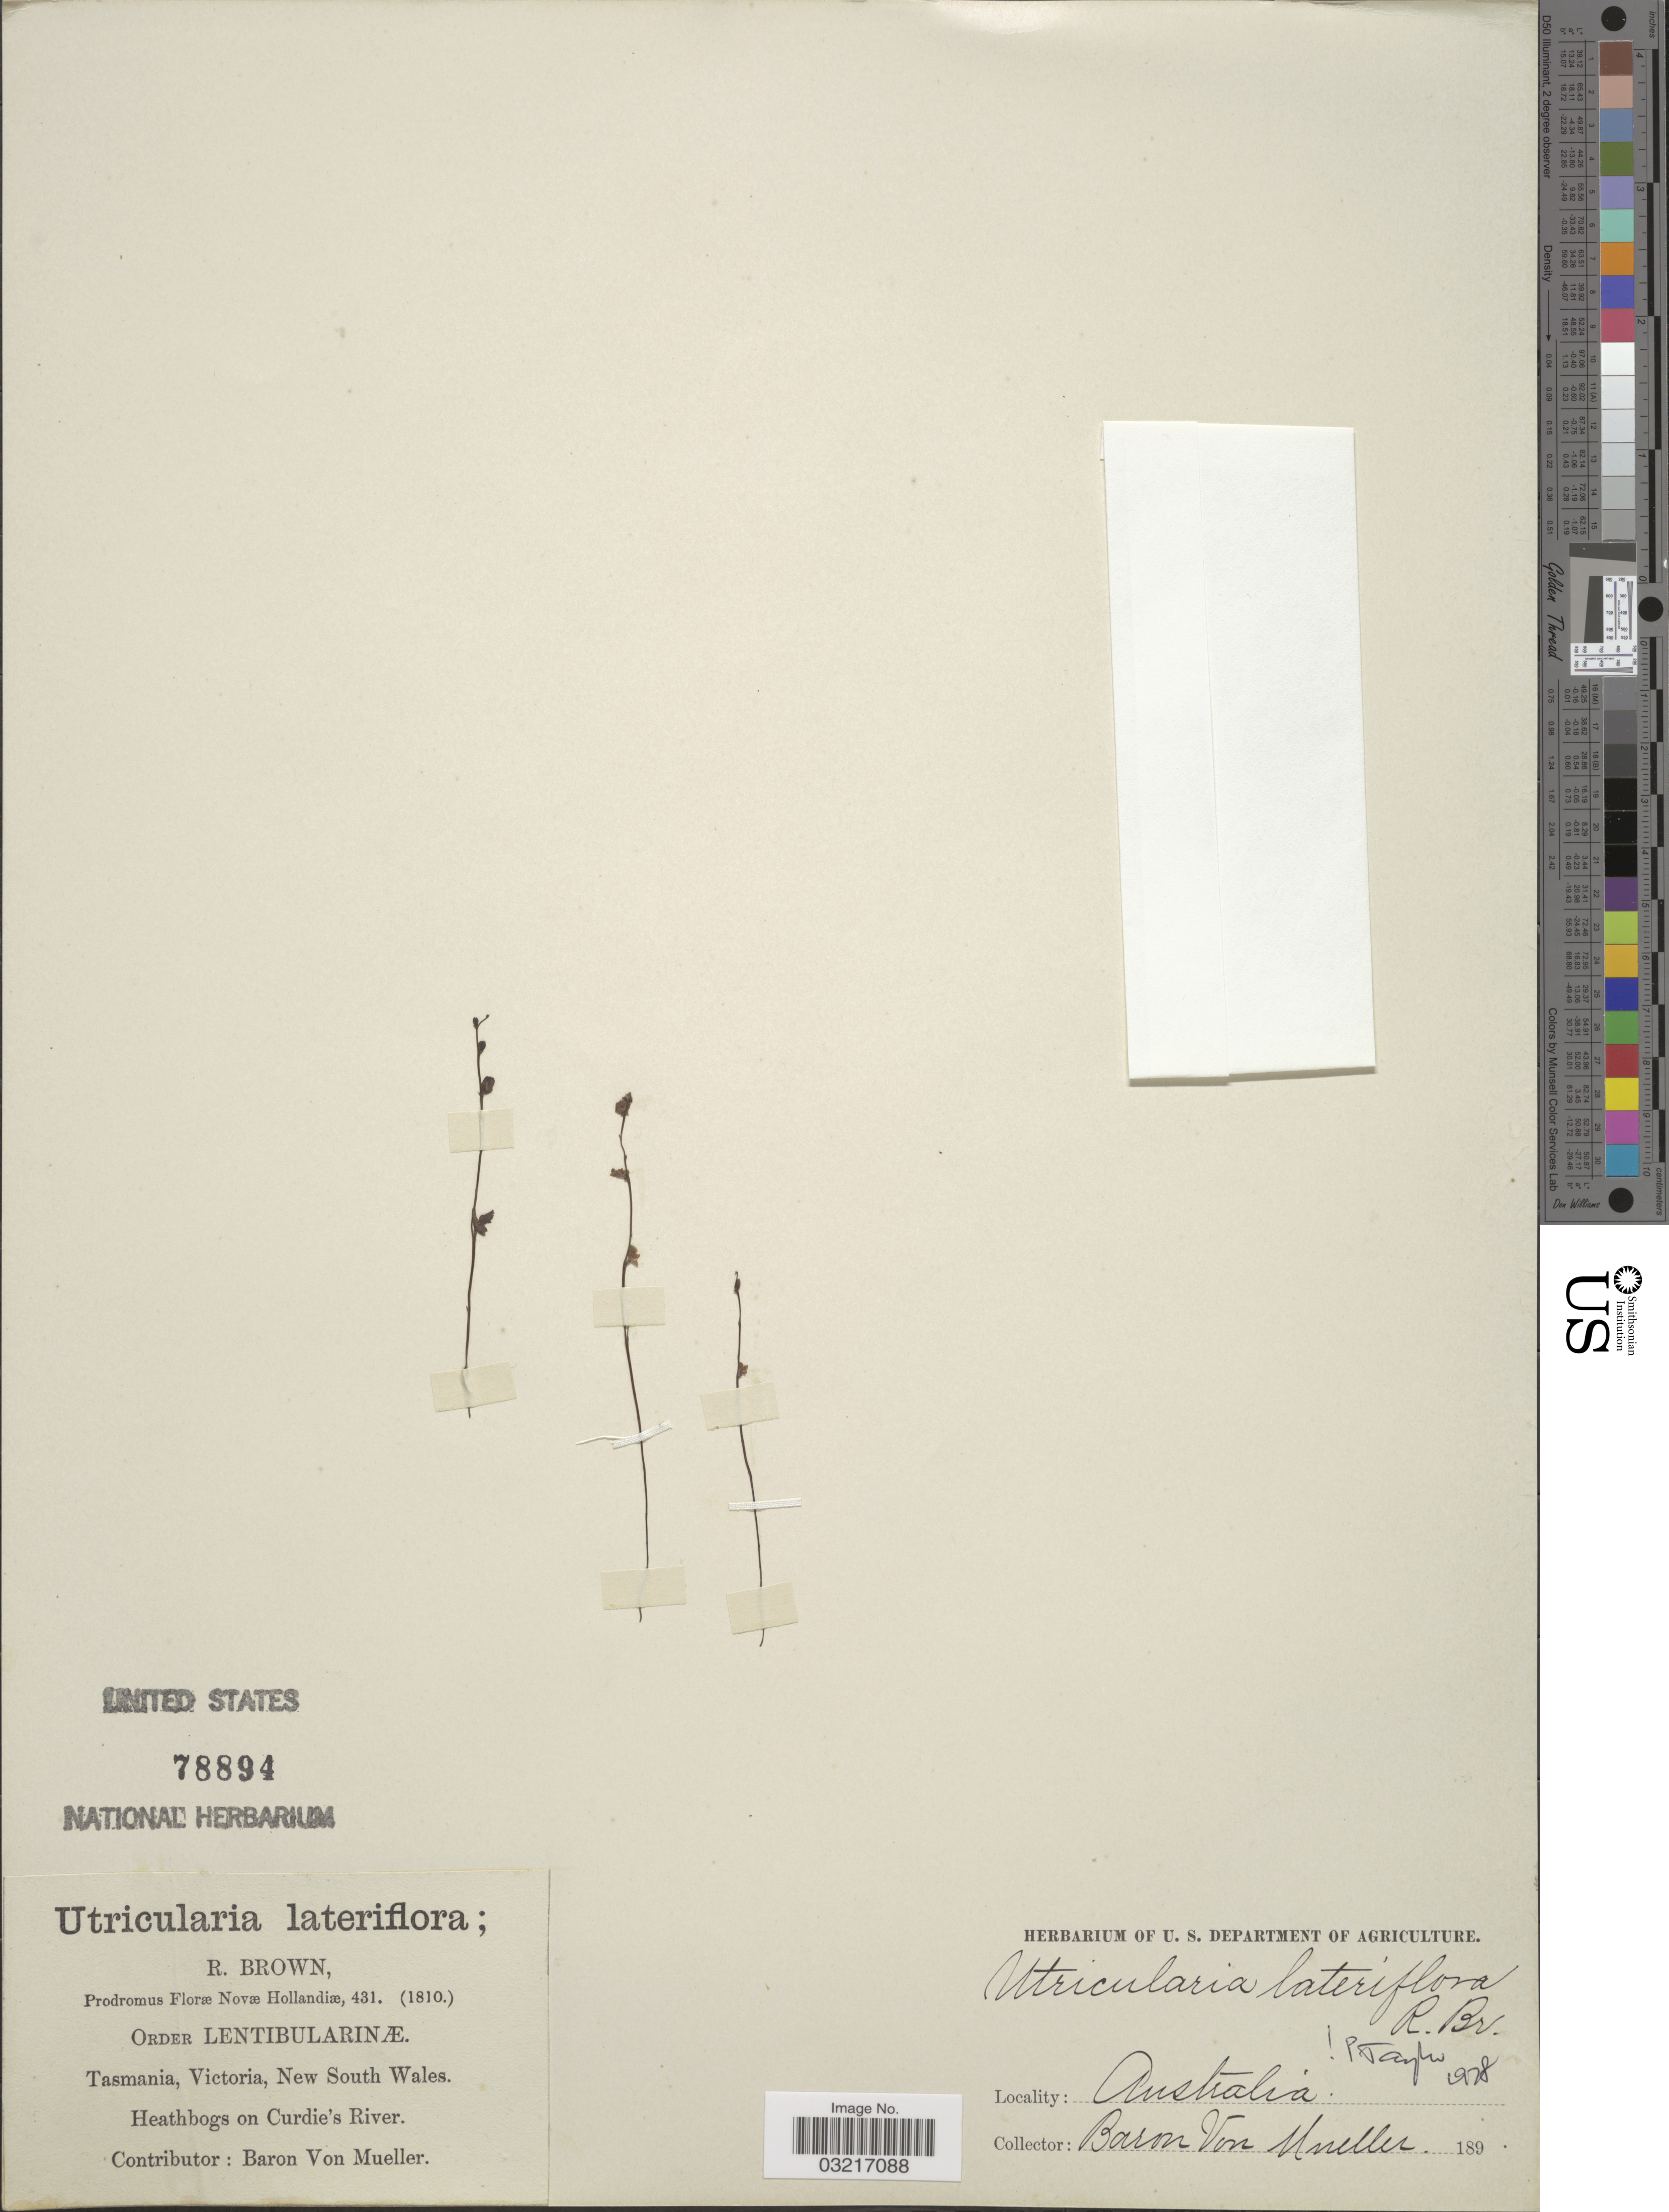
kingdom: Plantae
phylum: Tracheophyta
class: Magnoliopsida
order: Lamiales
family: Lentibulariaceae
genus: Utricularia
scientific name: Utricularia lateriflora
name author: R. Br.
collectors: B. von Mueller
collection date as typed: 189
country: Australia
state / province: Victoria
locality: Tasmania, Victoria, New South Wales. Heathbogs on Curdie's River.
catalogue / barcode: US 78894